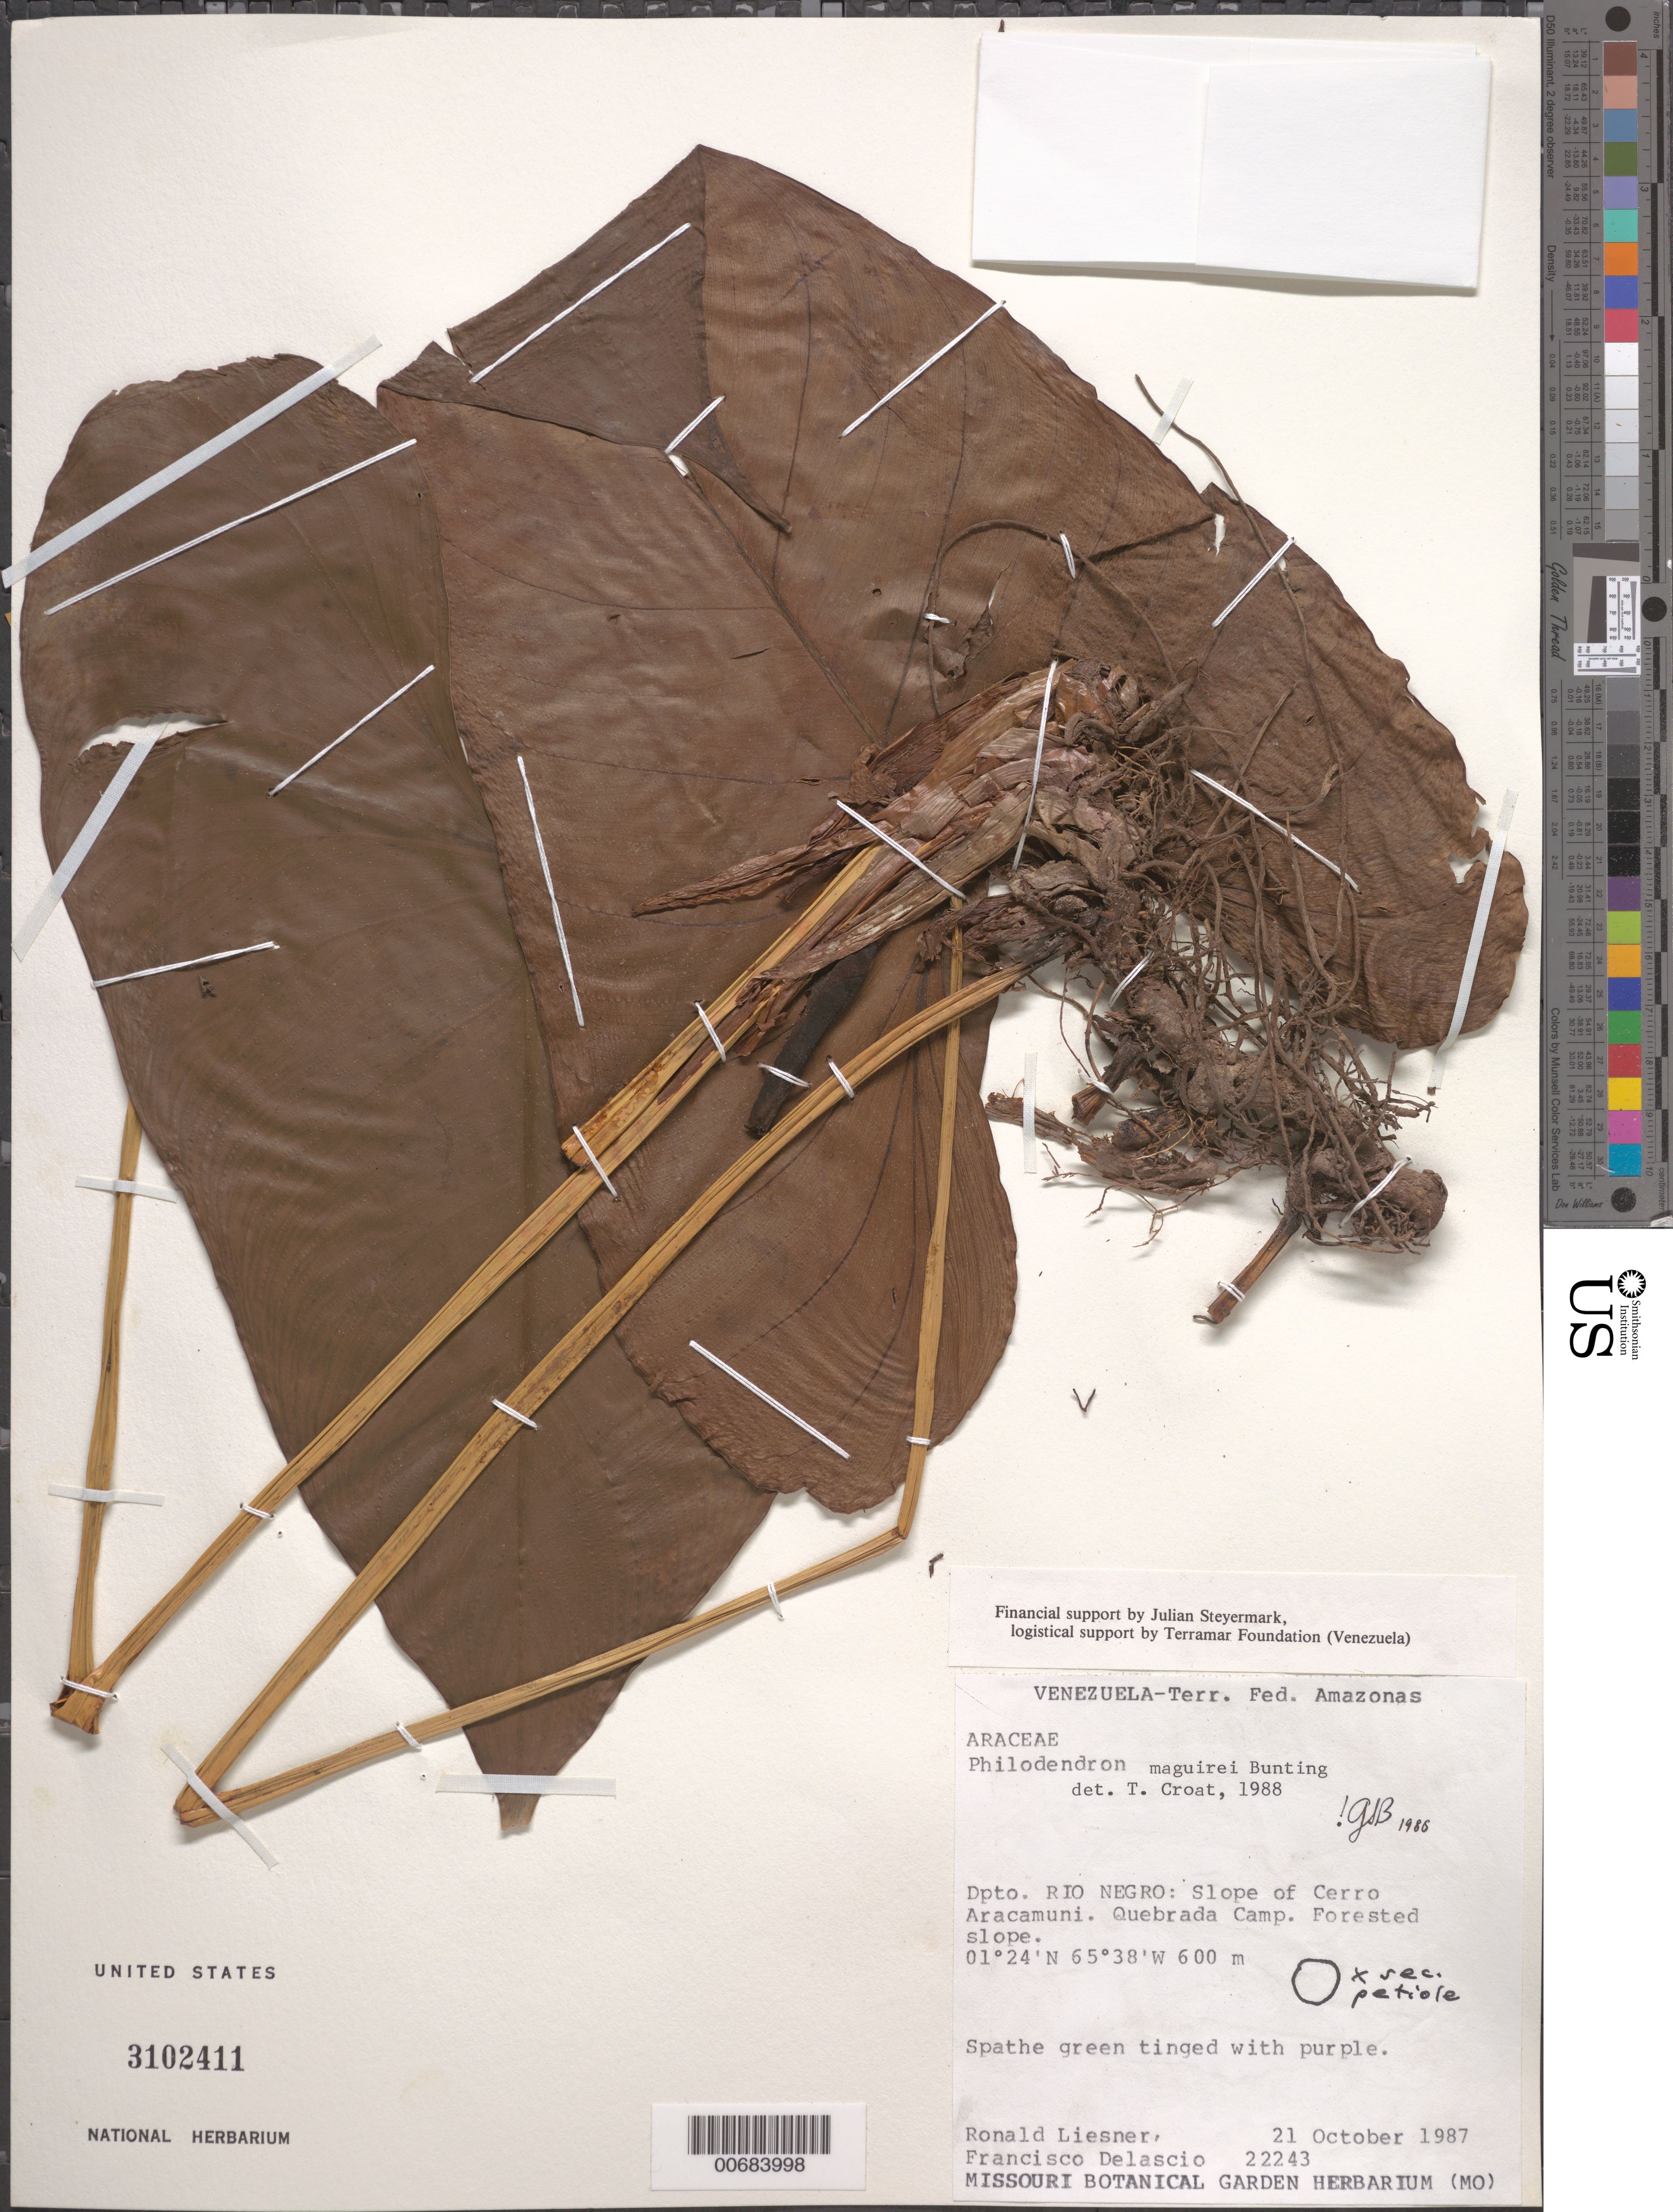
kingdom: Plantae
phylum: Tracheophyta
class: Liliopsida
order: Alismatales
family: Araceae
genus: Philodendron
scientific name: Philodendron maguirei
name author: G.S. Bunting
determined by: Croat, Thomas B., Missouri Botanical Garden (MO)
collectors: R. L. Liesner & F. Delascio C.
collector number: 22243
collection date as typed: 21-Oct-87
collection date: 1987-10-21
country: Venezuela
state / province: Amazonas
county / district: Río Negro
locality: Cerro Aracamuni, slope, Quebrada camp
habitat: Forested slope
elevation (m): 600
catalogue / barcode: US 3102411